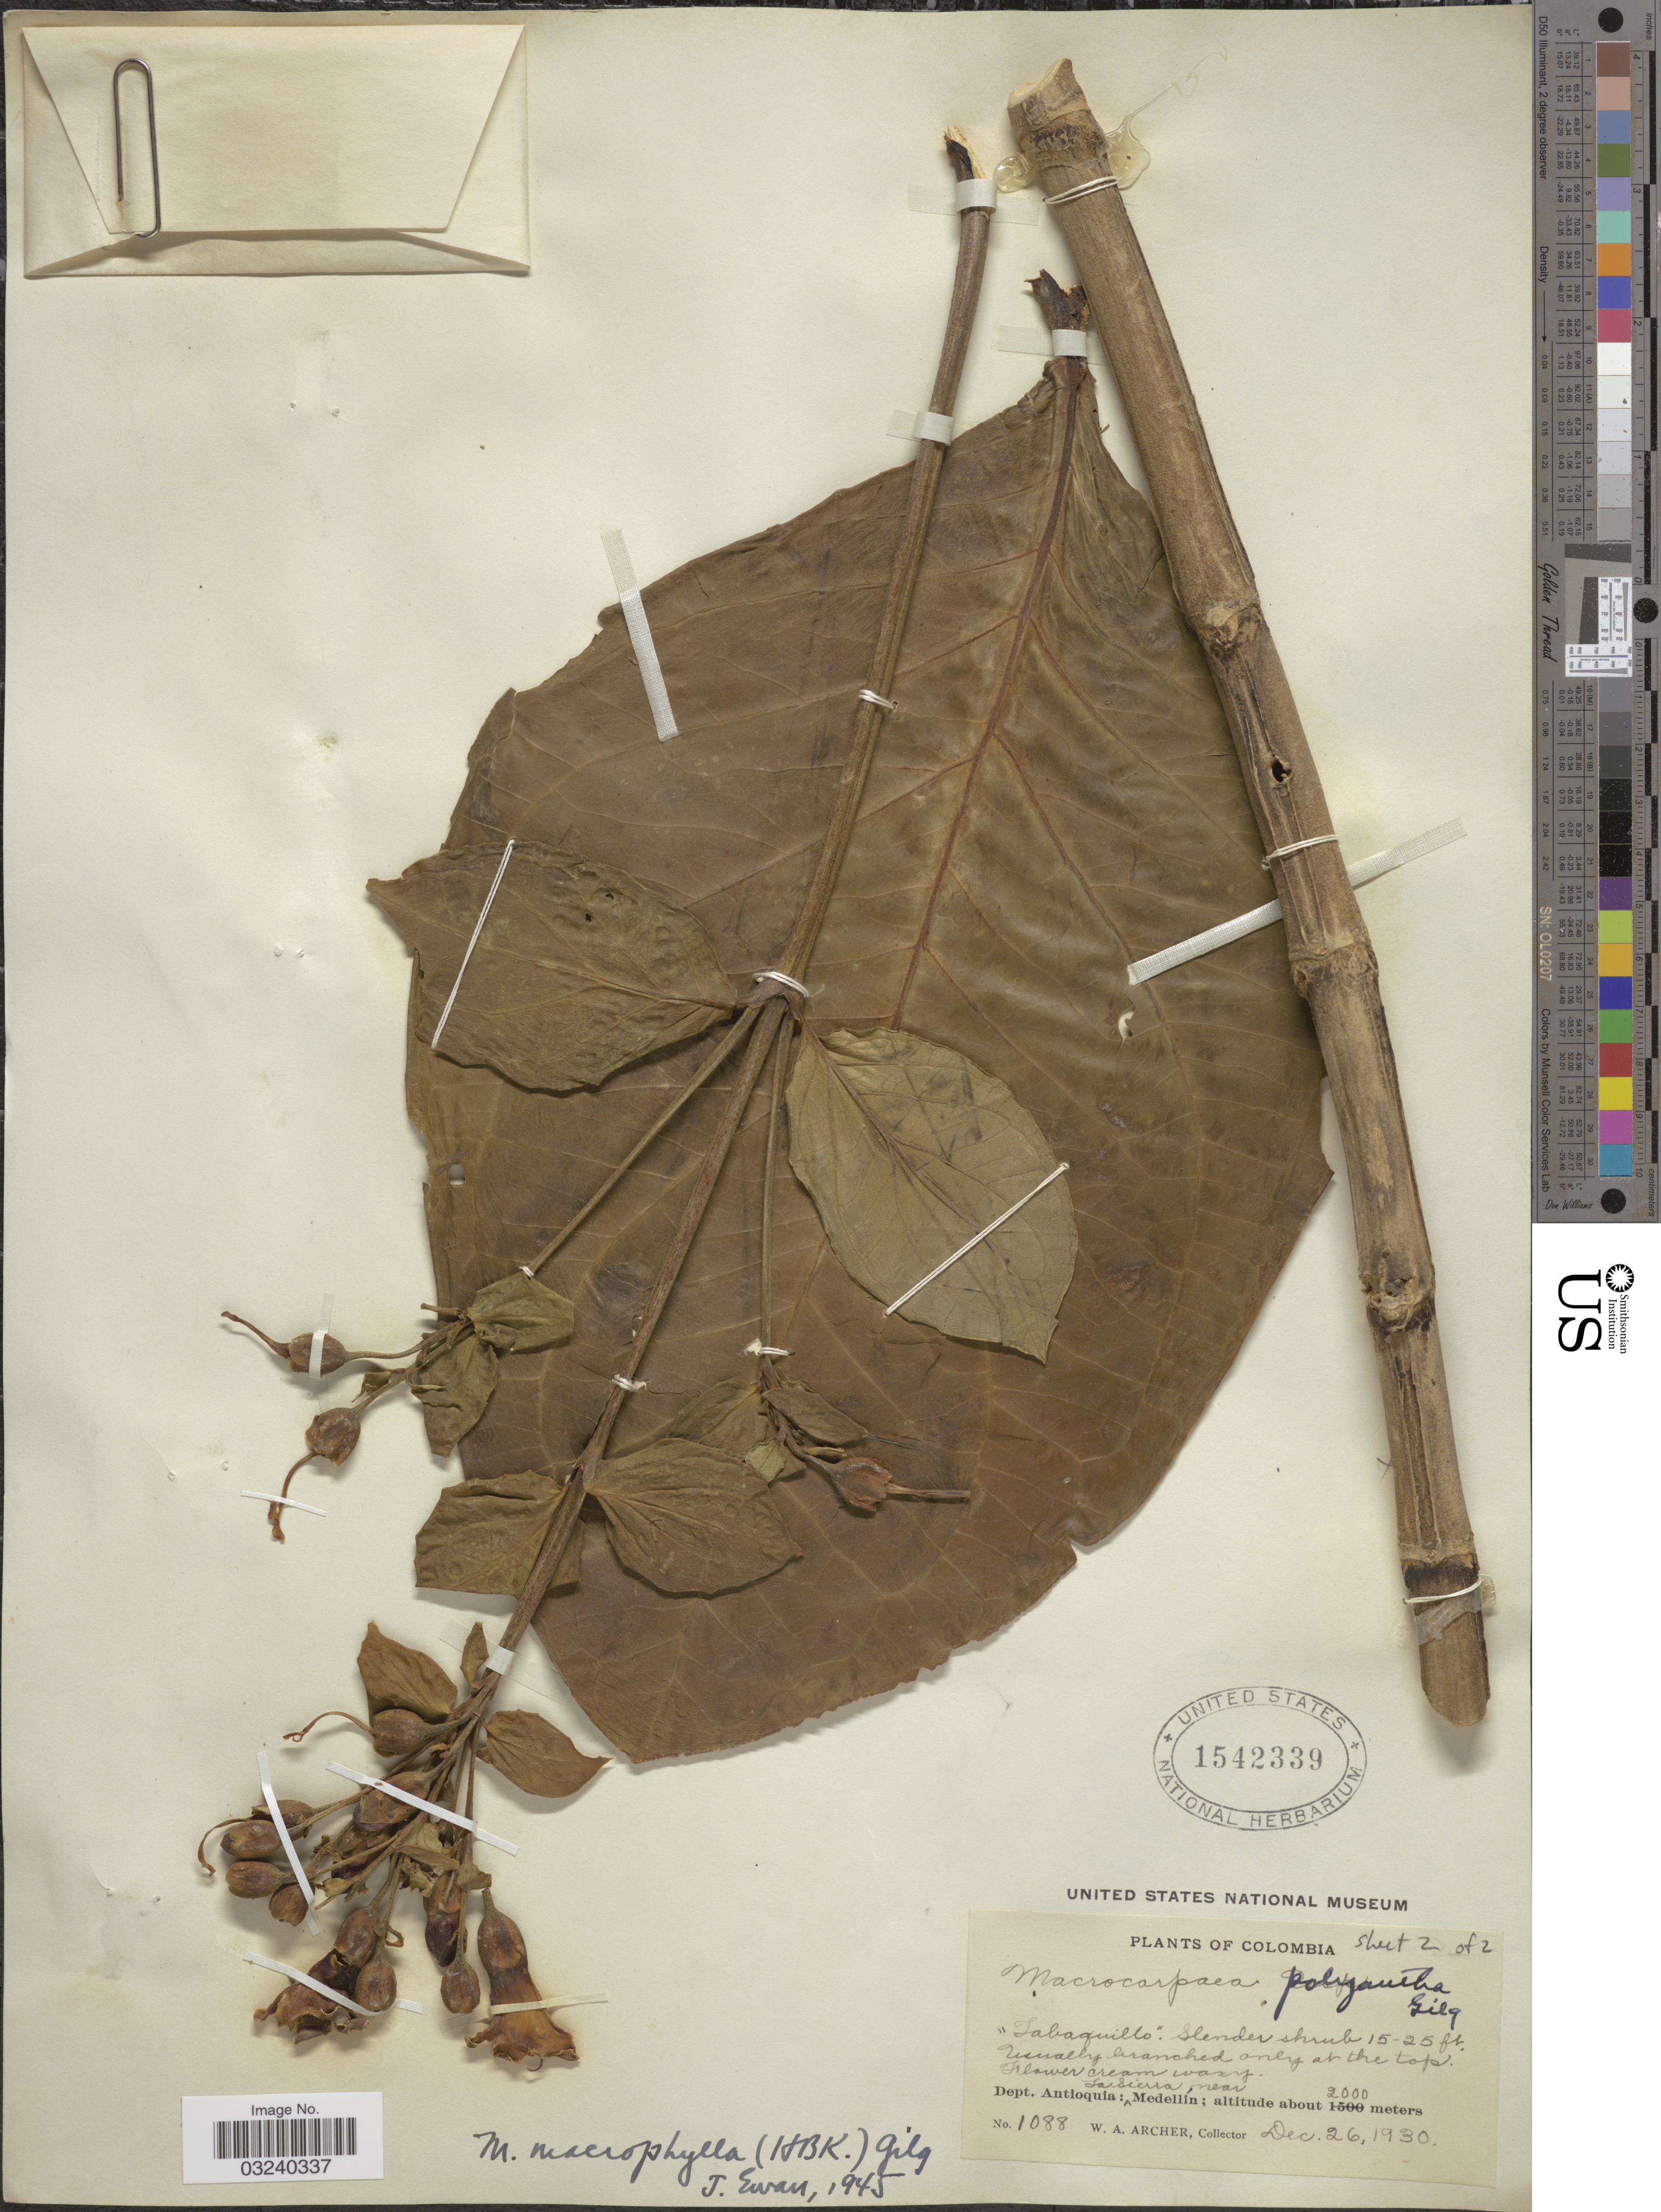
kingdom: Plantae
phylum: Tracheophyta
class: Magnoliopsida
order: Gentianales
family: Gentianaceae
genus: Macrocarpaea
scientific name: Macrocarpaea macrophylla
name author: (Kunth) Gilg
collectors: W. Archer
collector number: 1088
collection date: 1930-12-26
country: Colombia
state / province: Antioquia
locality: Dept. Antioquia: La Sierra, near Medellín.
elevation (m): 2000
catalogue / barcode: US 1542339